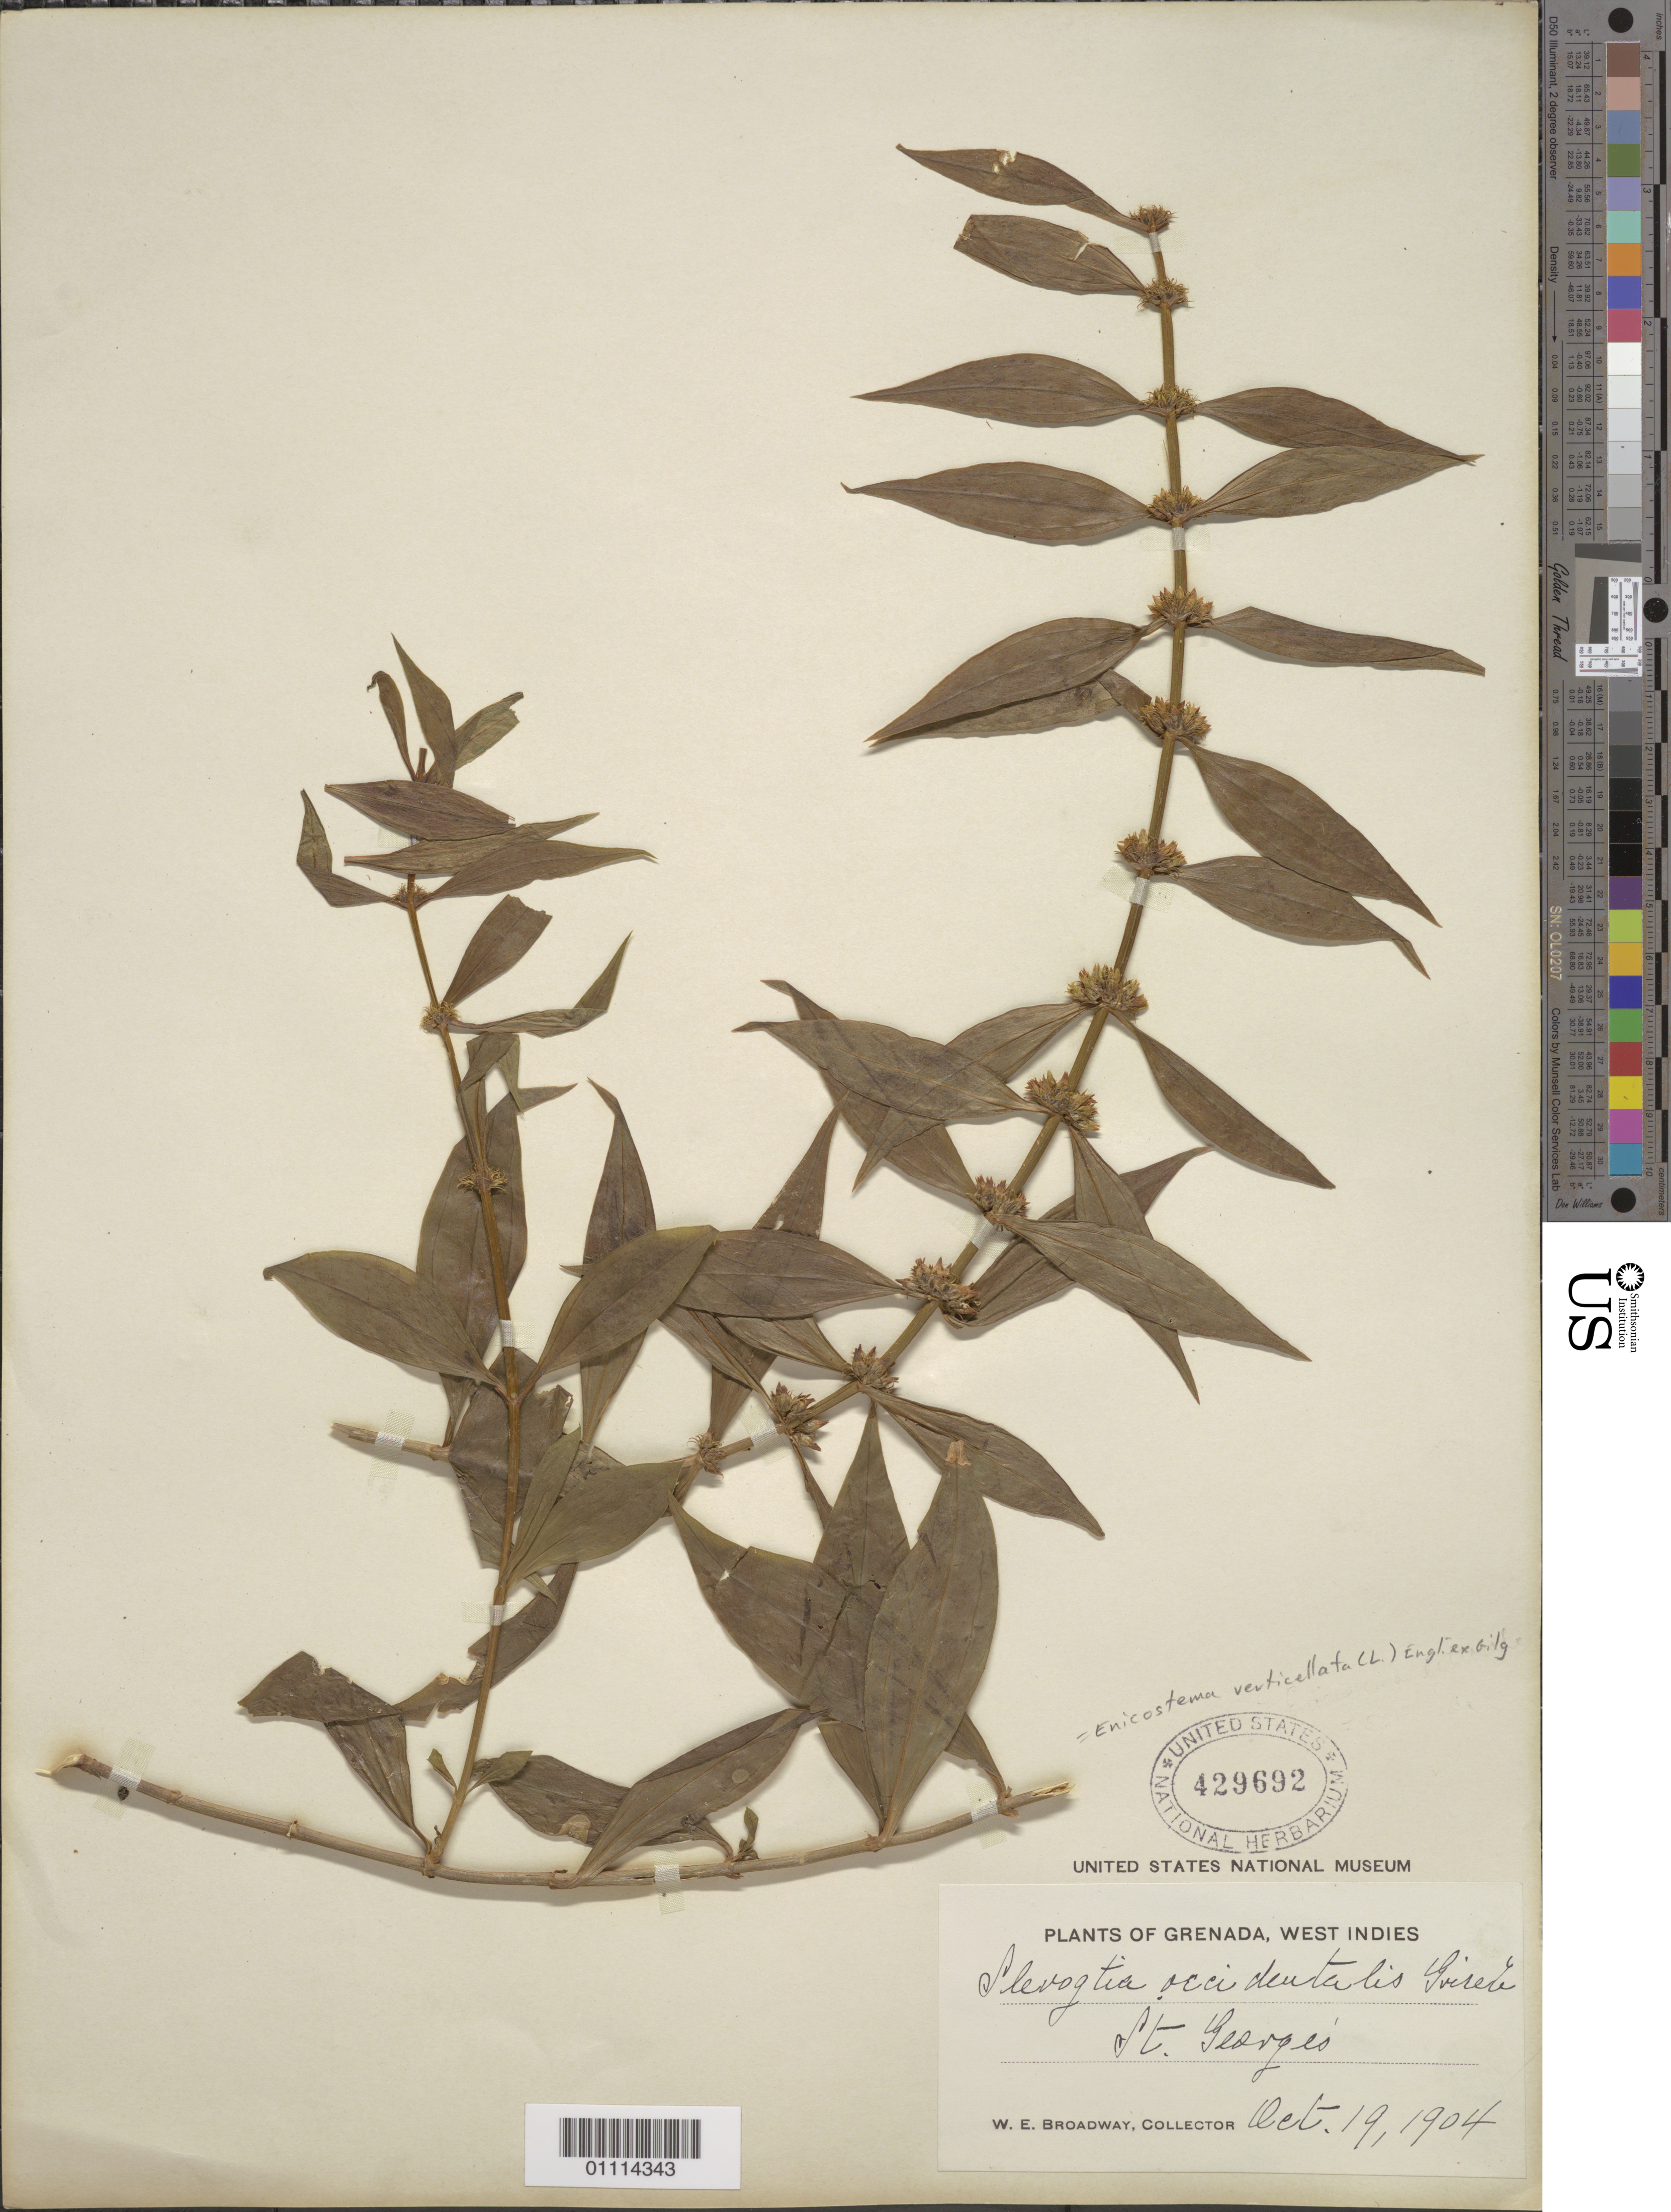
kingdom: Plantae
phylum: Tracheophyta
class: Magnoliopsida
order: Gentianales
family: Gentianaceae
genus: Enicostema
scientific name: Enicostema verticillatum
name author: (L.) Engl.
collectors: W. E. Broadway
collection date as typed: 19 Oct 1904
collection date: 1904-10-19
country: Grenada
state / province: Saint George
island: Grenada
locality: St. George's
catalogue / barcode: US 429692